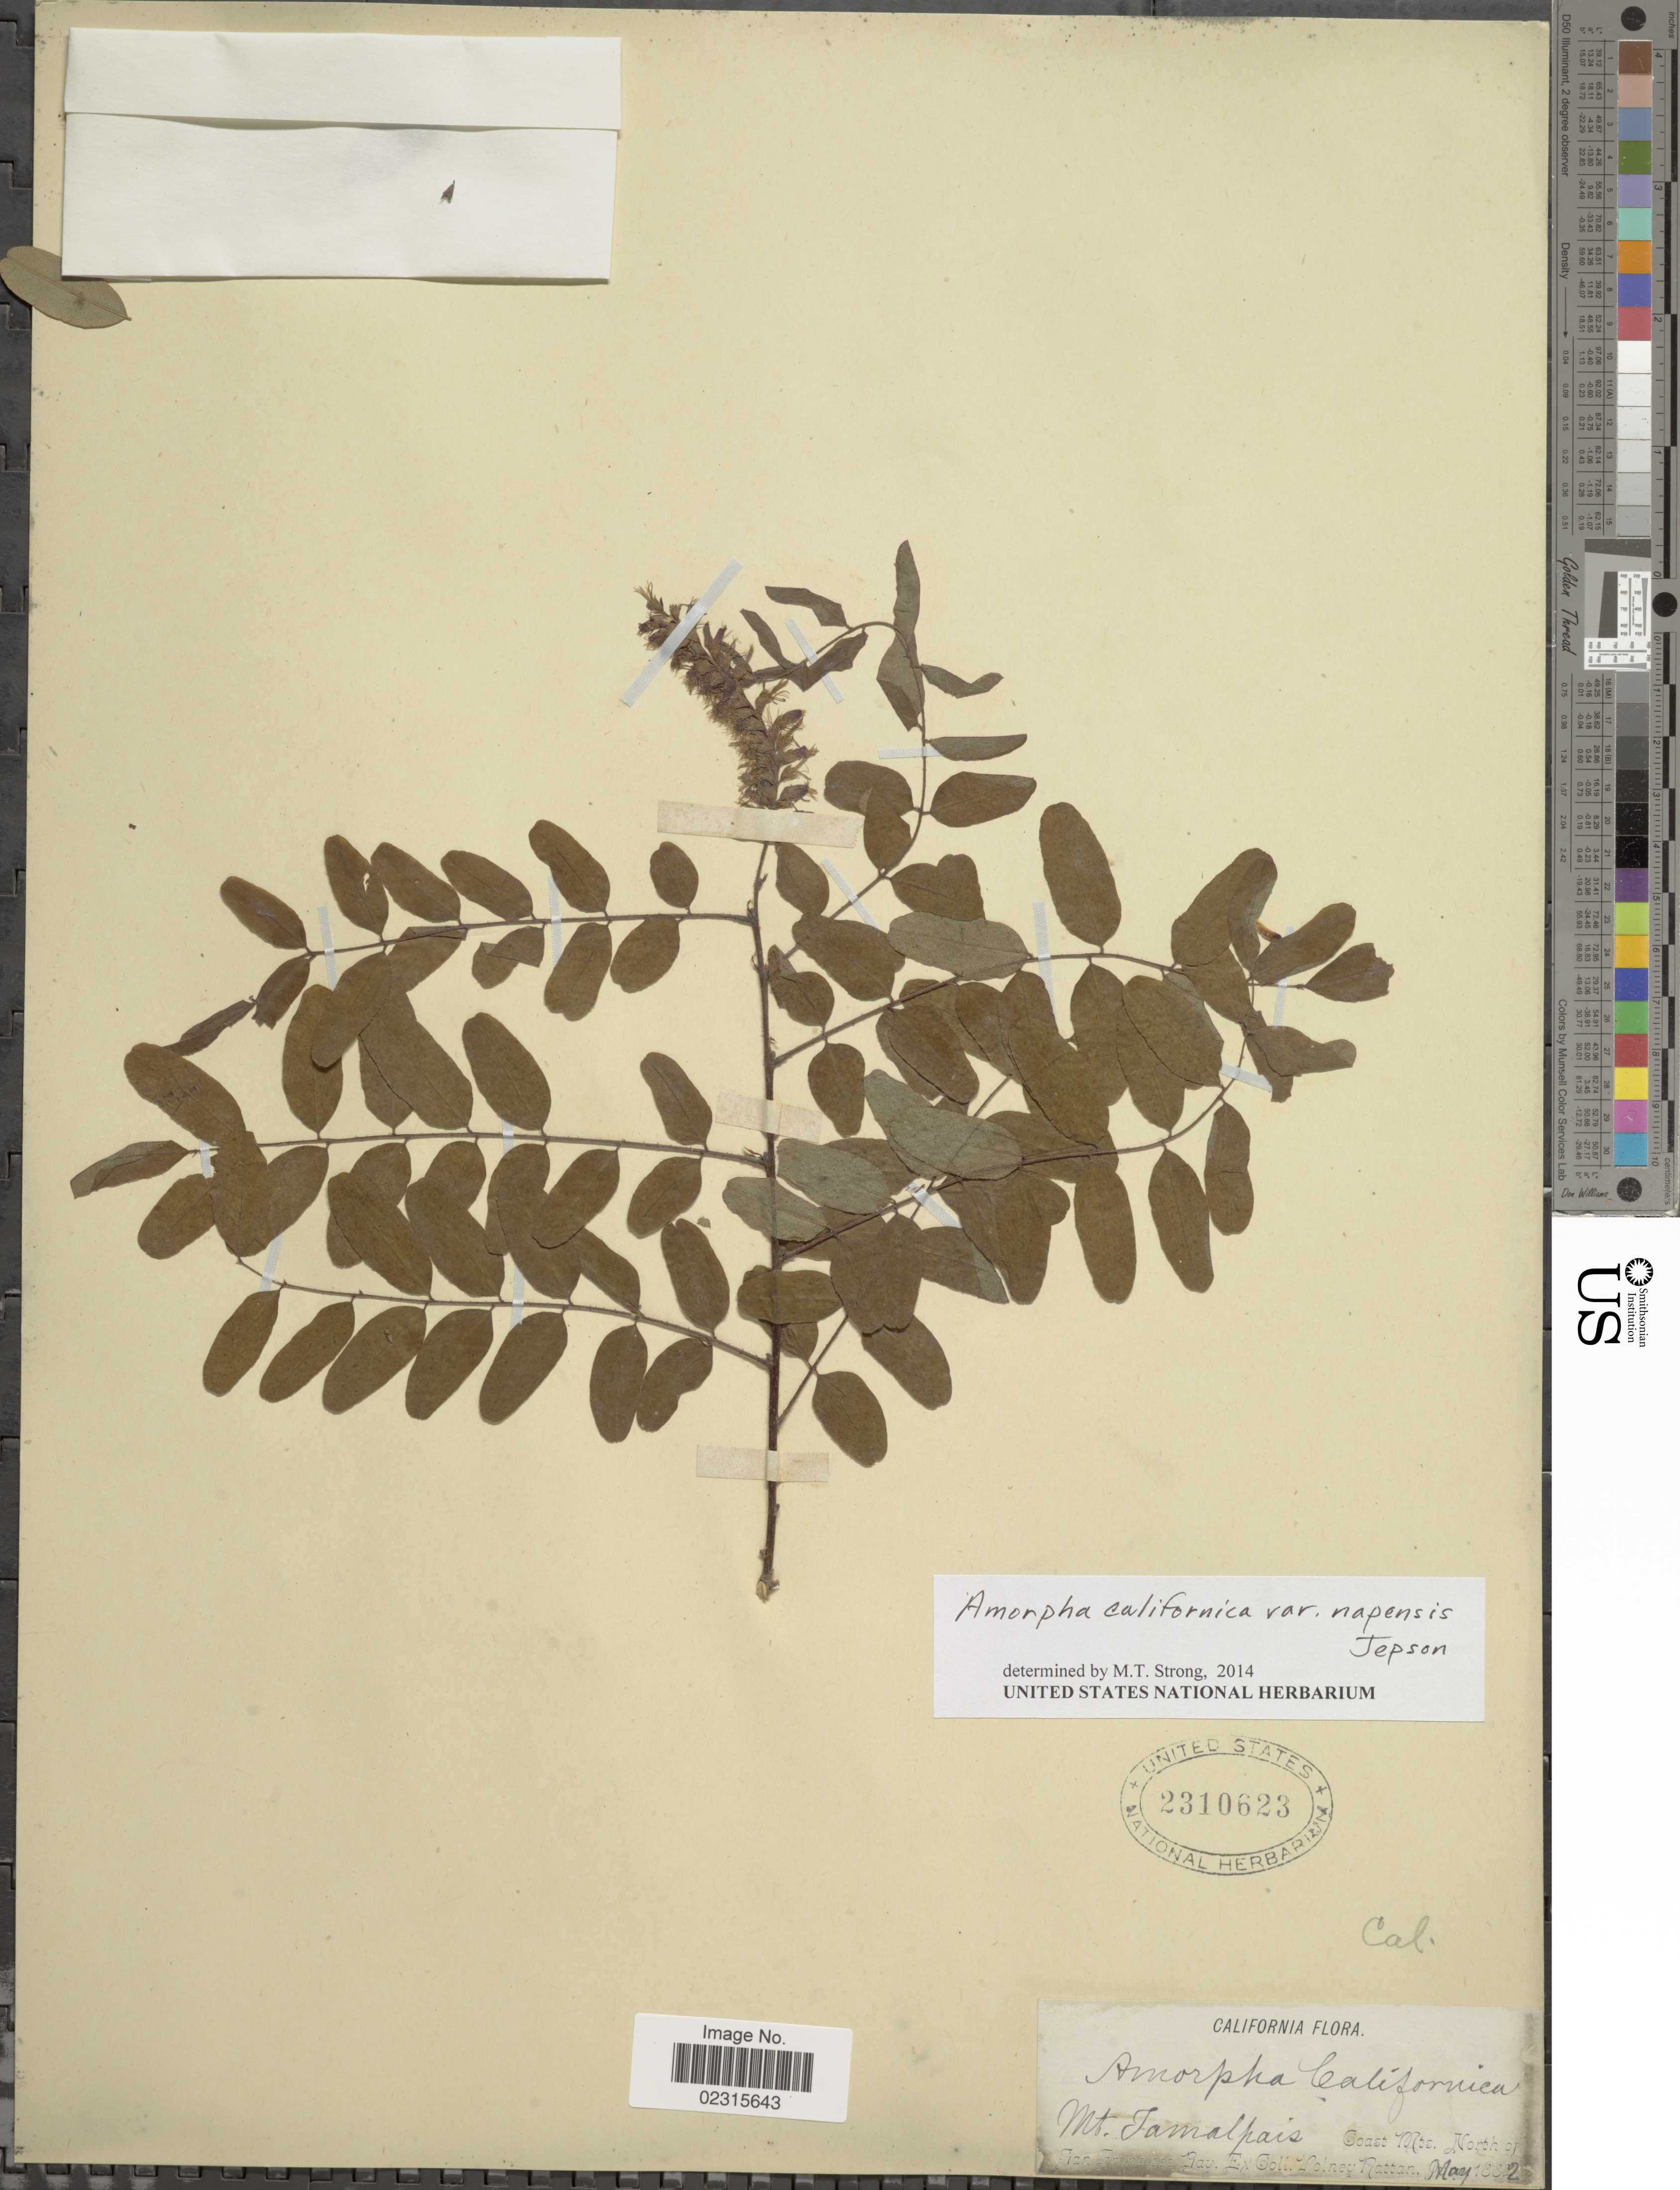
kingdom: Plantae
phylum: Tracheophyta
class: Magnoliopsida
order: Fabales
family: Fabaceae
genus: Amorpha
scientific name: Amorpha californica var. napensis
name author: Jeps.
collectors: ex herb. Voiney Rattan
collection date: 1882-05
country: United States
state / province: California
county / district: San Francisco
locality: Mt. Tamalpais, Coast Mts. north of San Francisco Bay.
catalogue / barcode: US 2310623